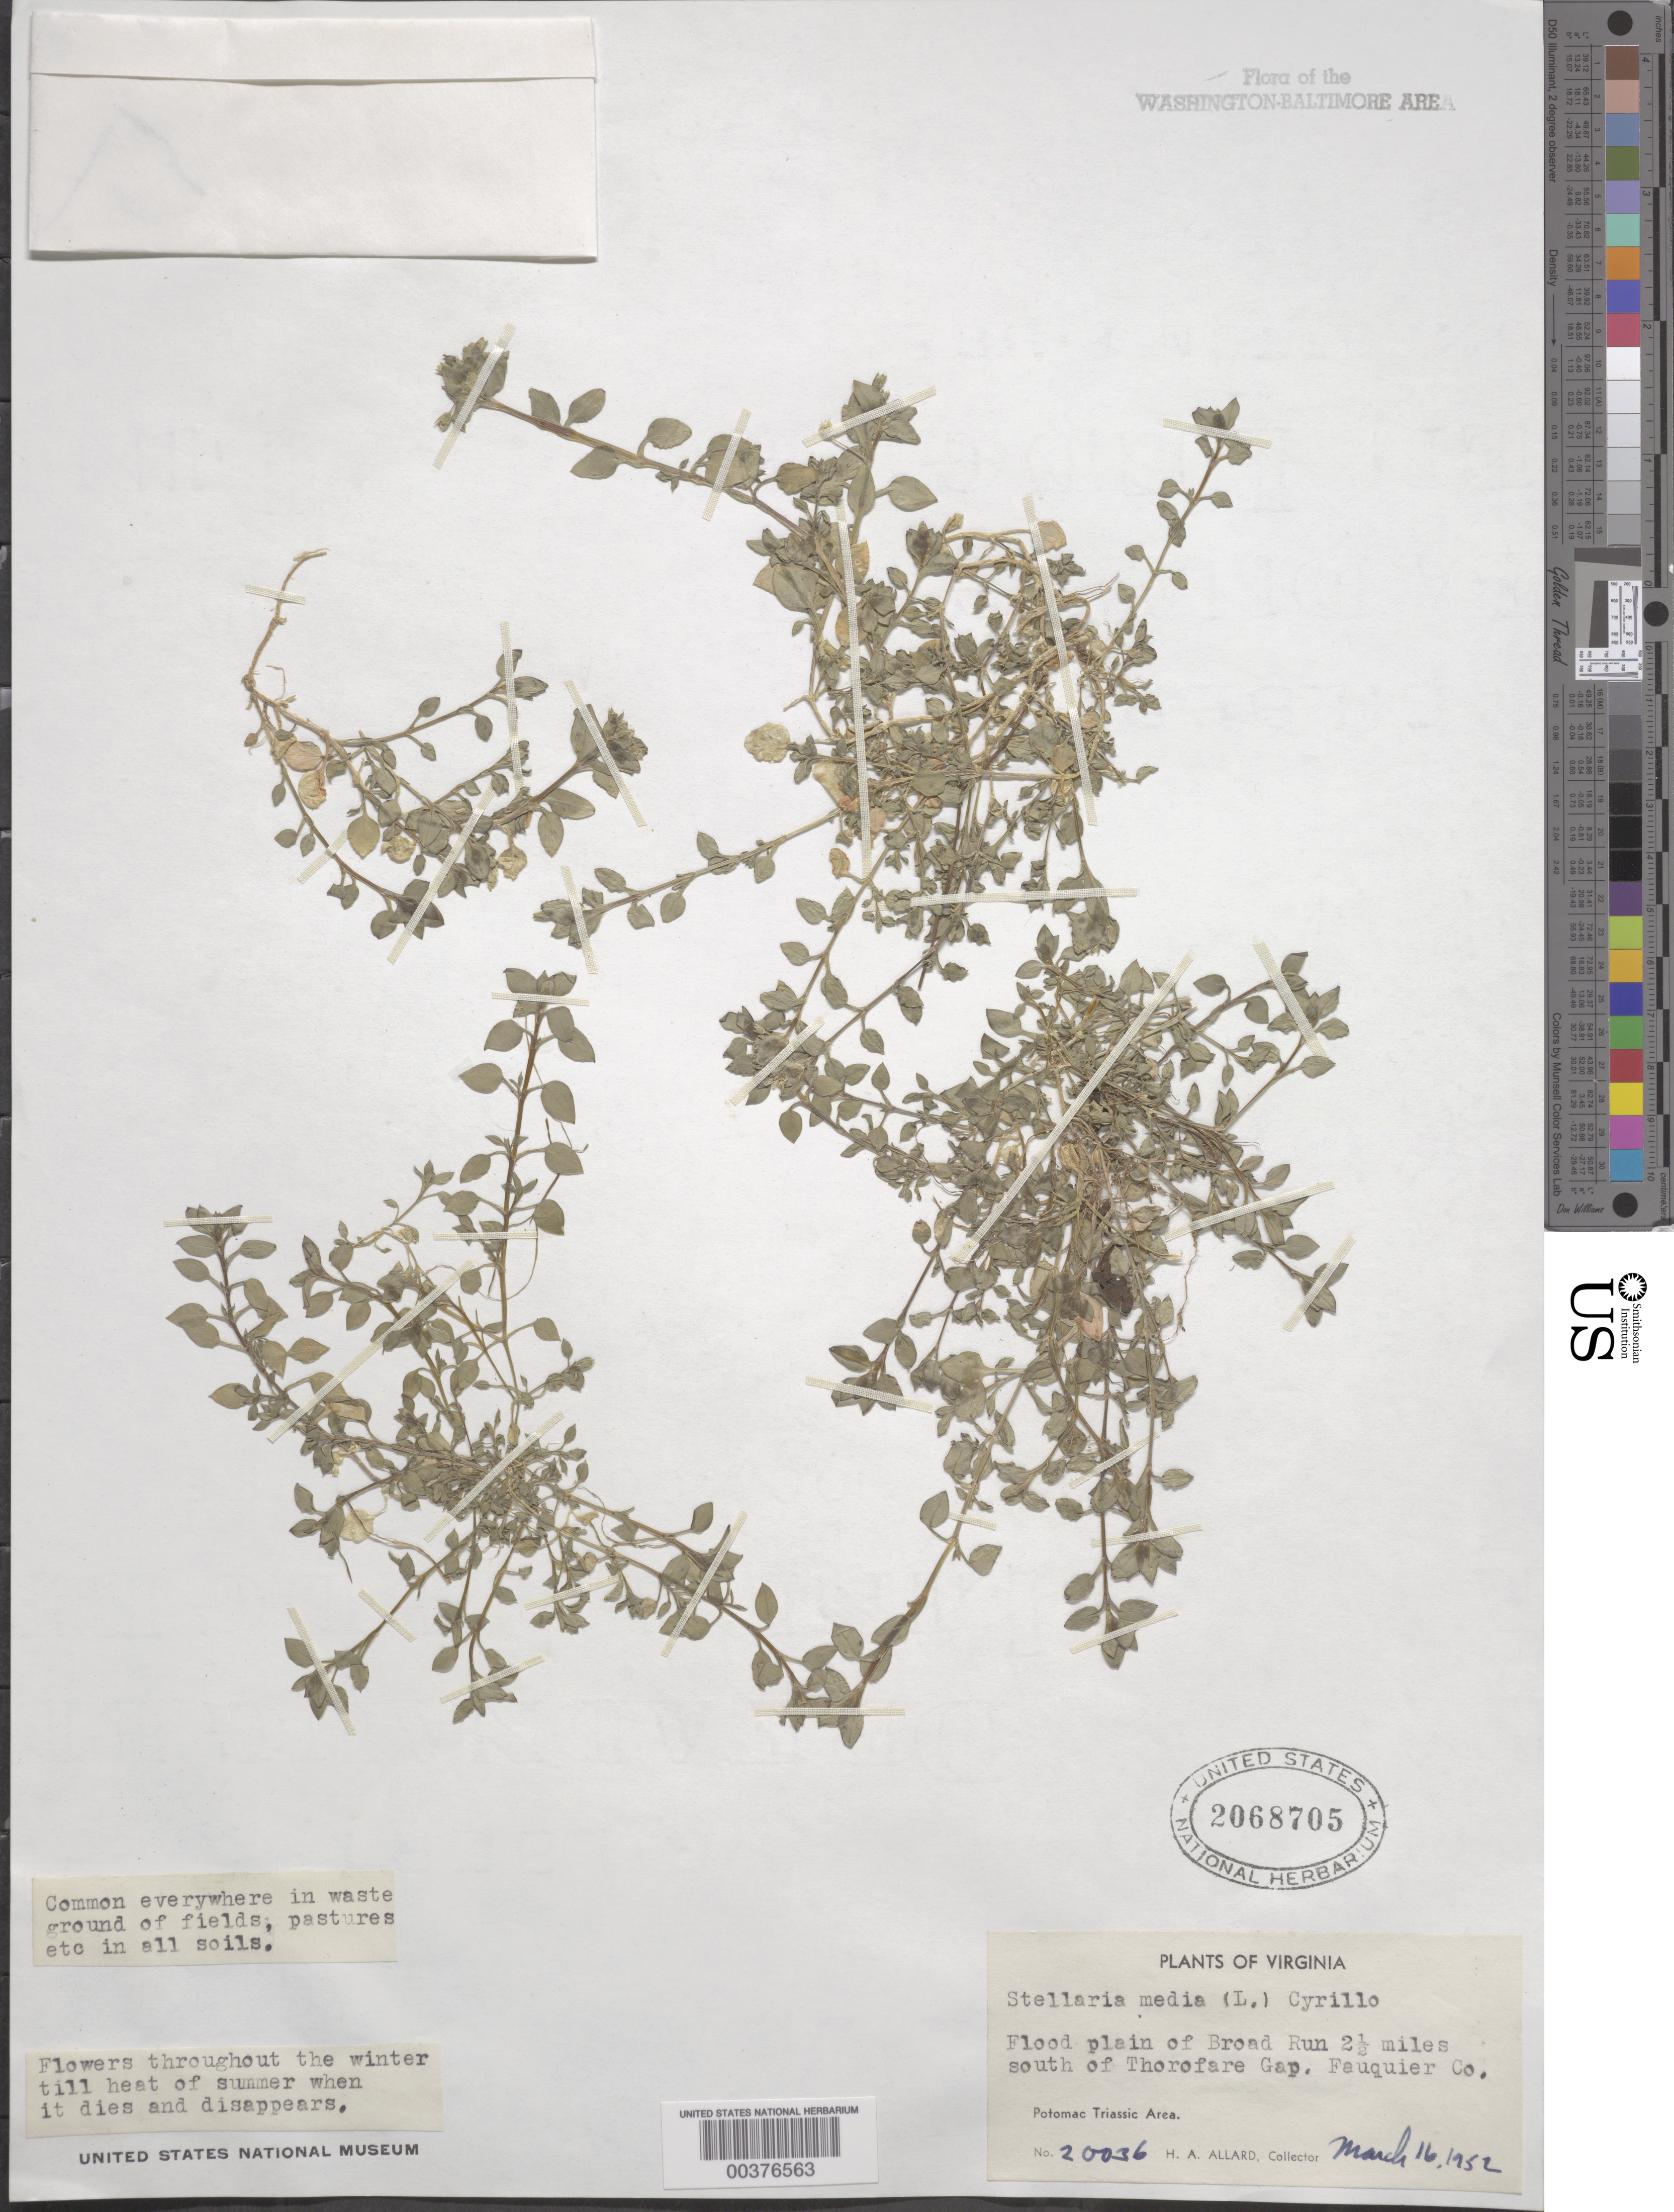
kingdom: Plantae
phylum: Tracheophyta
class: Magnoliopsida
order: Caryophyllales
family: Caryophyllaceae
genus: Stellaria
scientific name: Stellaria media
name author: (L.) Vill.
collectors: H. A. Allard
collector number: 20036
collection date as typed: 16 Mar 1952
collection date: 1952-03-16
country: United States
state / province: Virginia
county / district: Fauquier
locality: Broad Run south of Thorofare Gap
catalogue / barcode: US 2068705